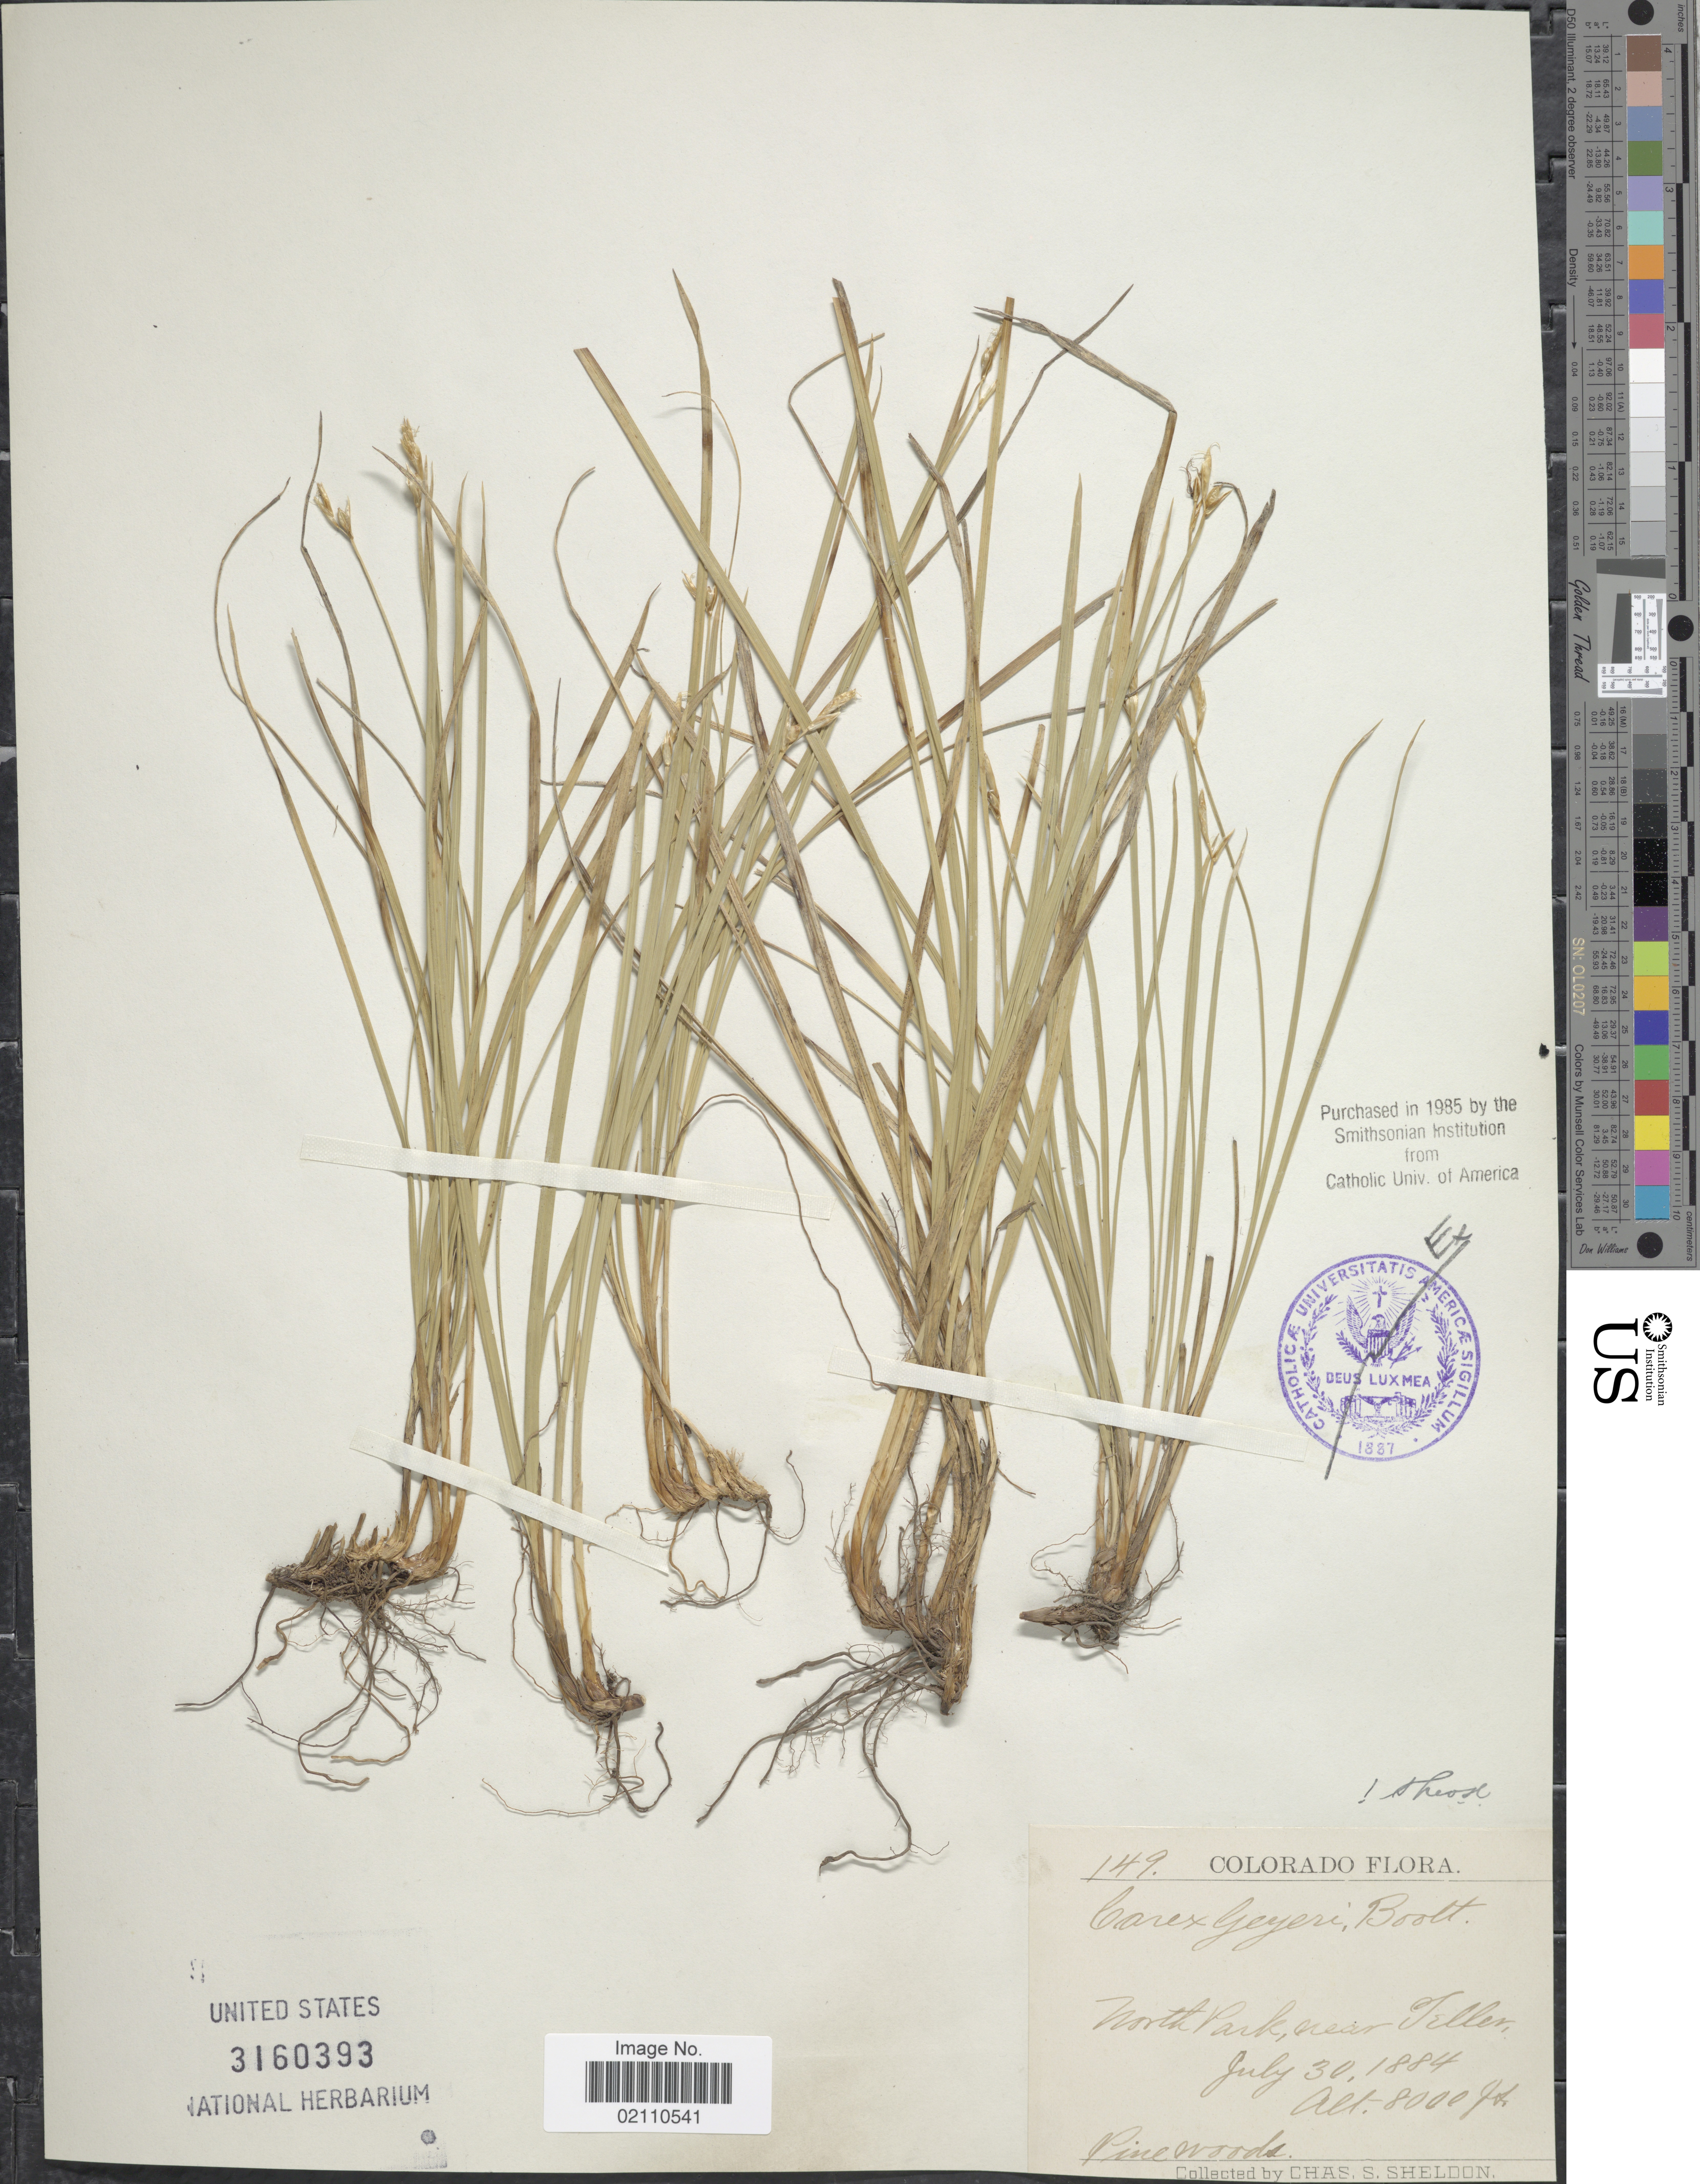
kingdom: Plantae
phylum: Tracheophyta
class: Liliopsida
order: Poales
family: Cyperaceae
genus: Carex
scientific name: Carex geyeri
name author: Boott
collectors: C. S. Sheldon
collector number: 149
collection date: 1884-07-30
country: United States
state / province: Colorado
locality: North Park, near Teller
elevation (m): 2438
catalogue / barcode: US 3160393